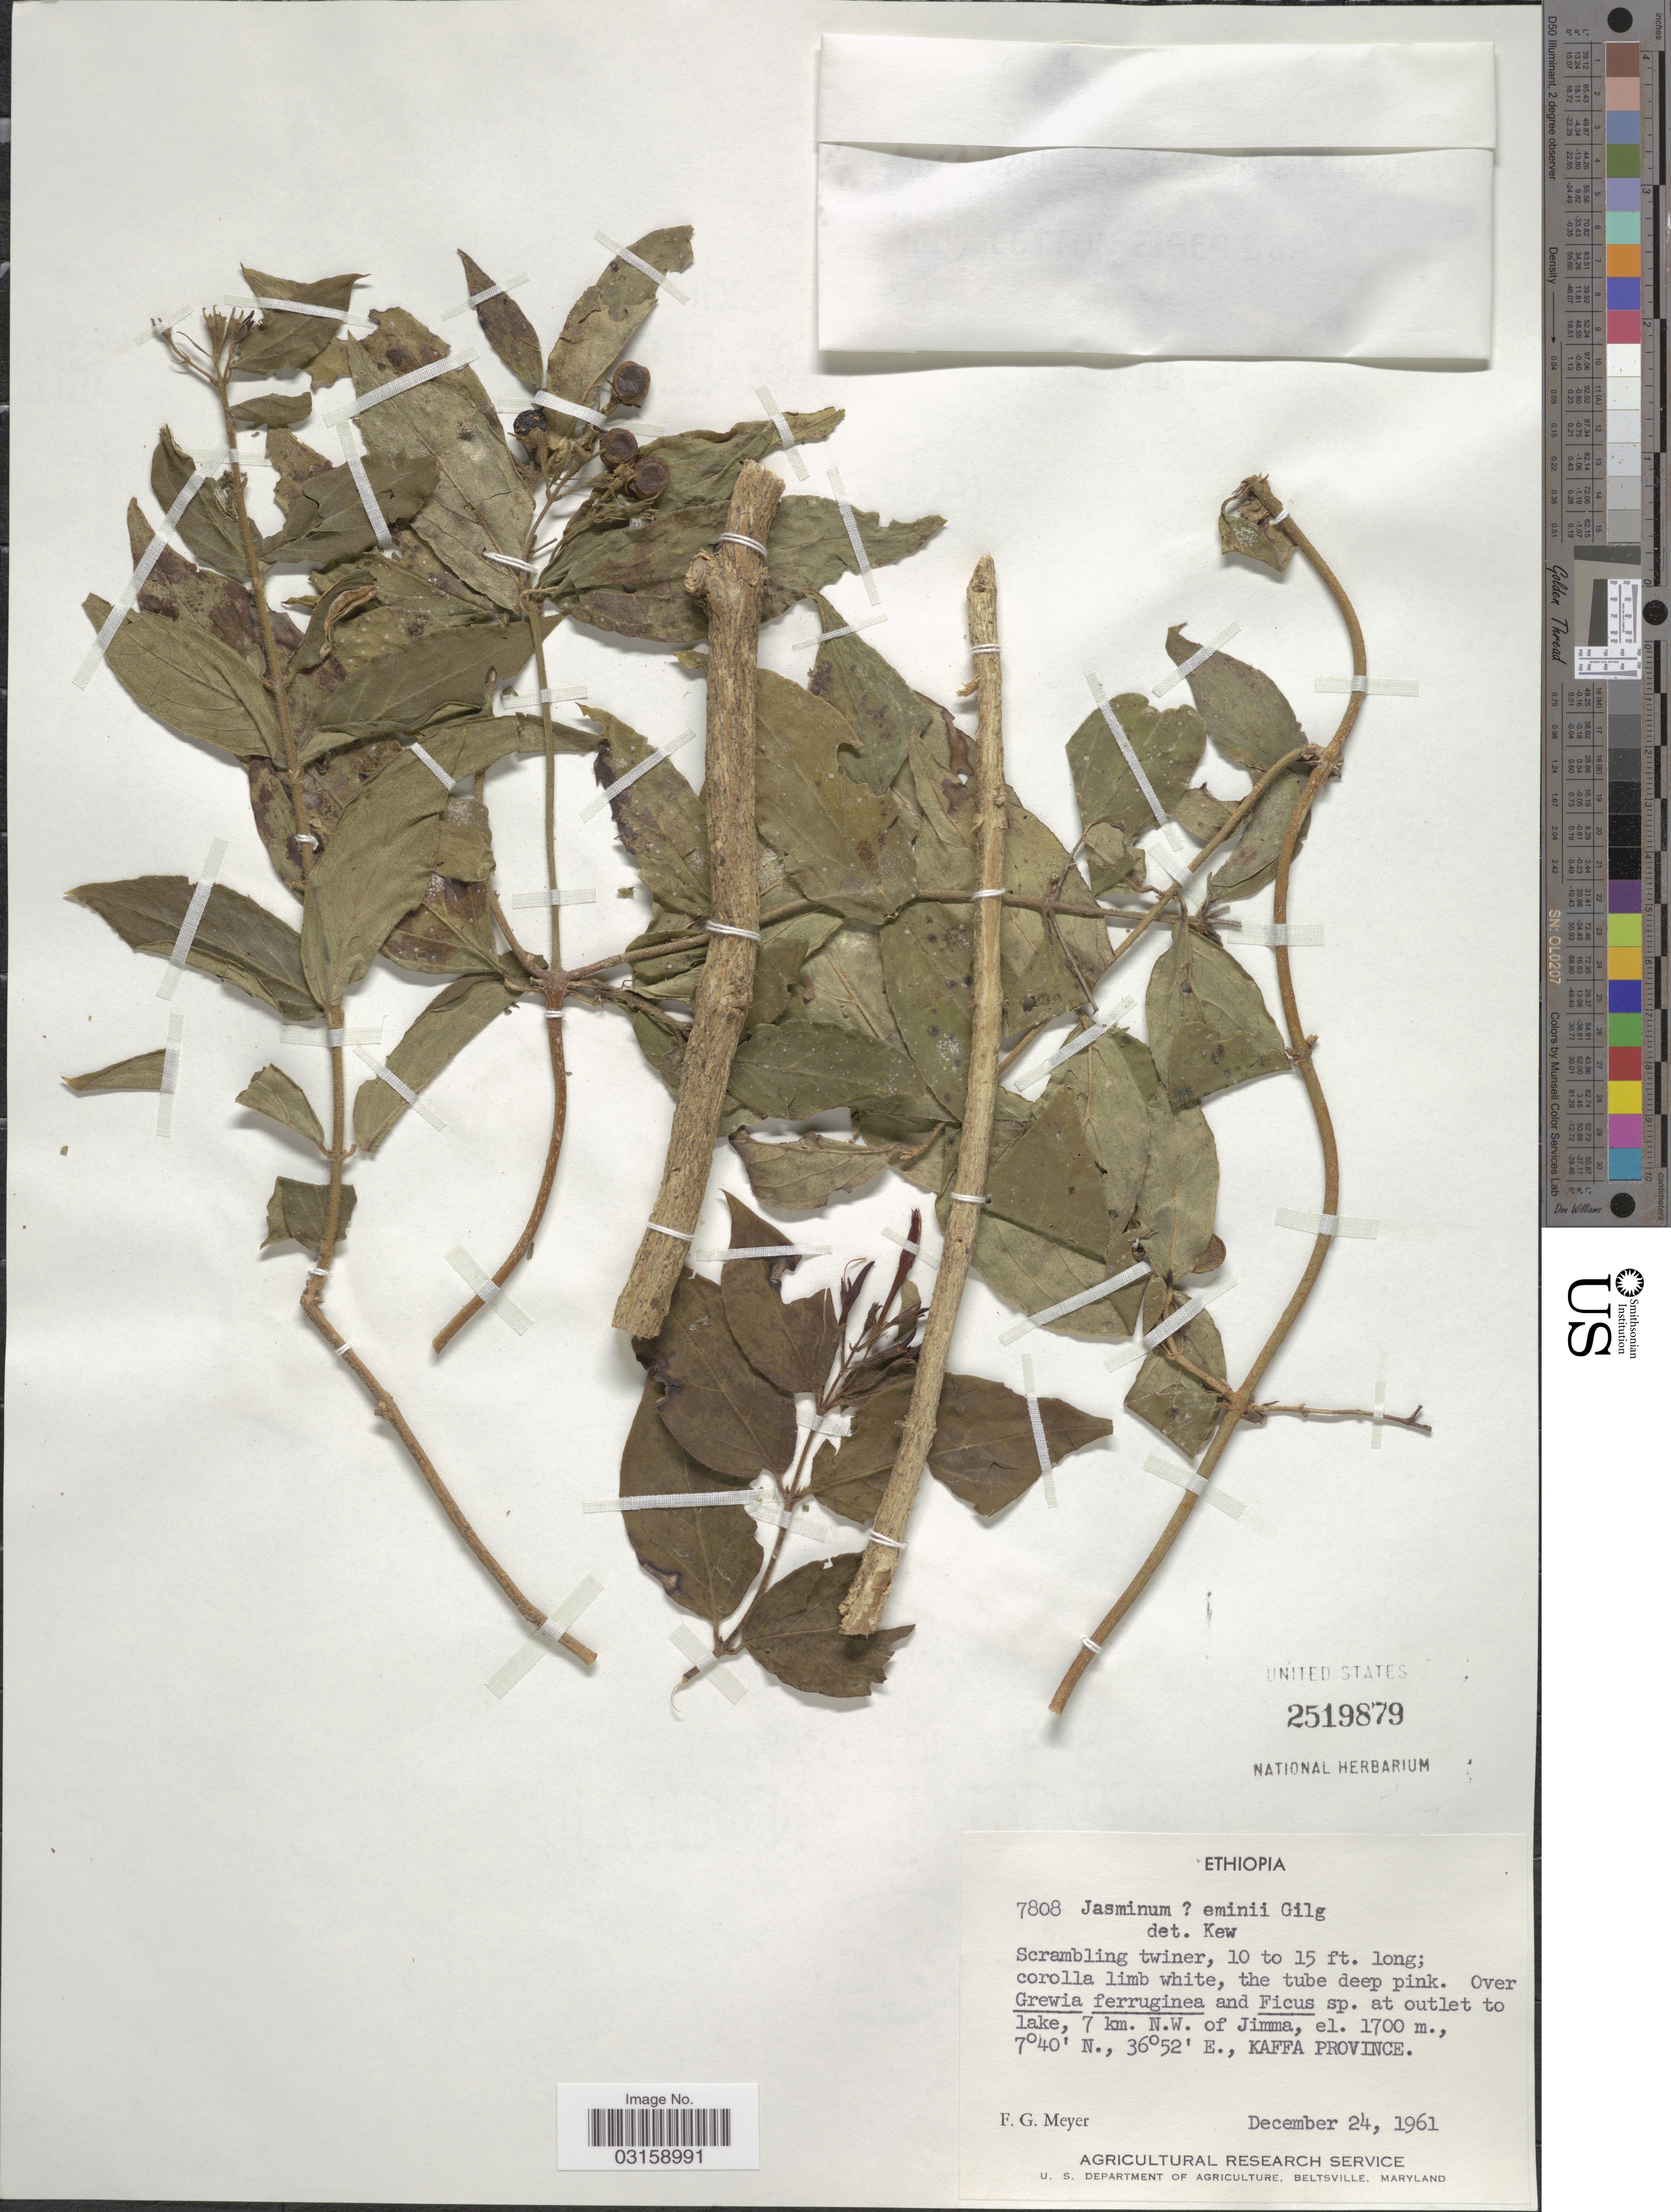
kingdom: Plantae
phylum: Tracheophyta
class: Magnoliopsida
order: Lamiales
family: Oleaceae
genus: Jasminum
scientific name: Jasminum eminii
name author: Gilg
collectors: F. G. Meyer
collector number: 7808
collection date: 1961-12-24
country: Ethiopia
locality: At outlet to lake, 7 km. N.W. of Jimma, Kaffa Province.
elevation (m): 1700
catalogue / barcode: US 2519879